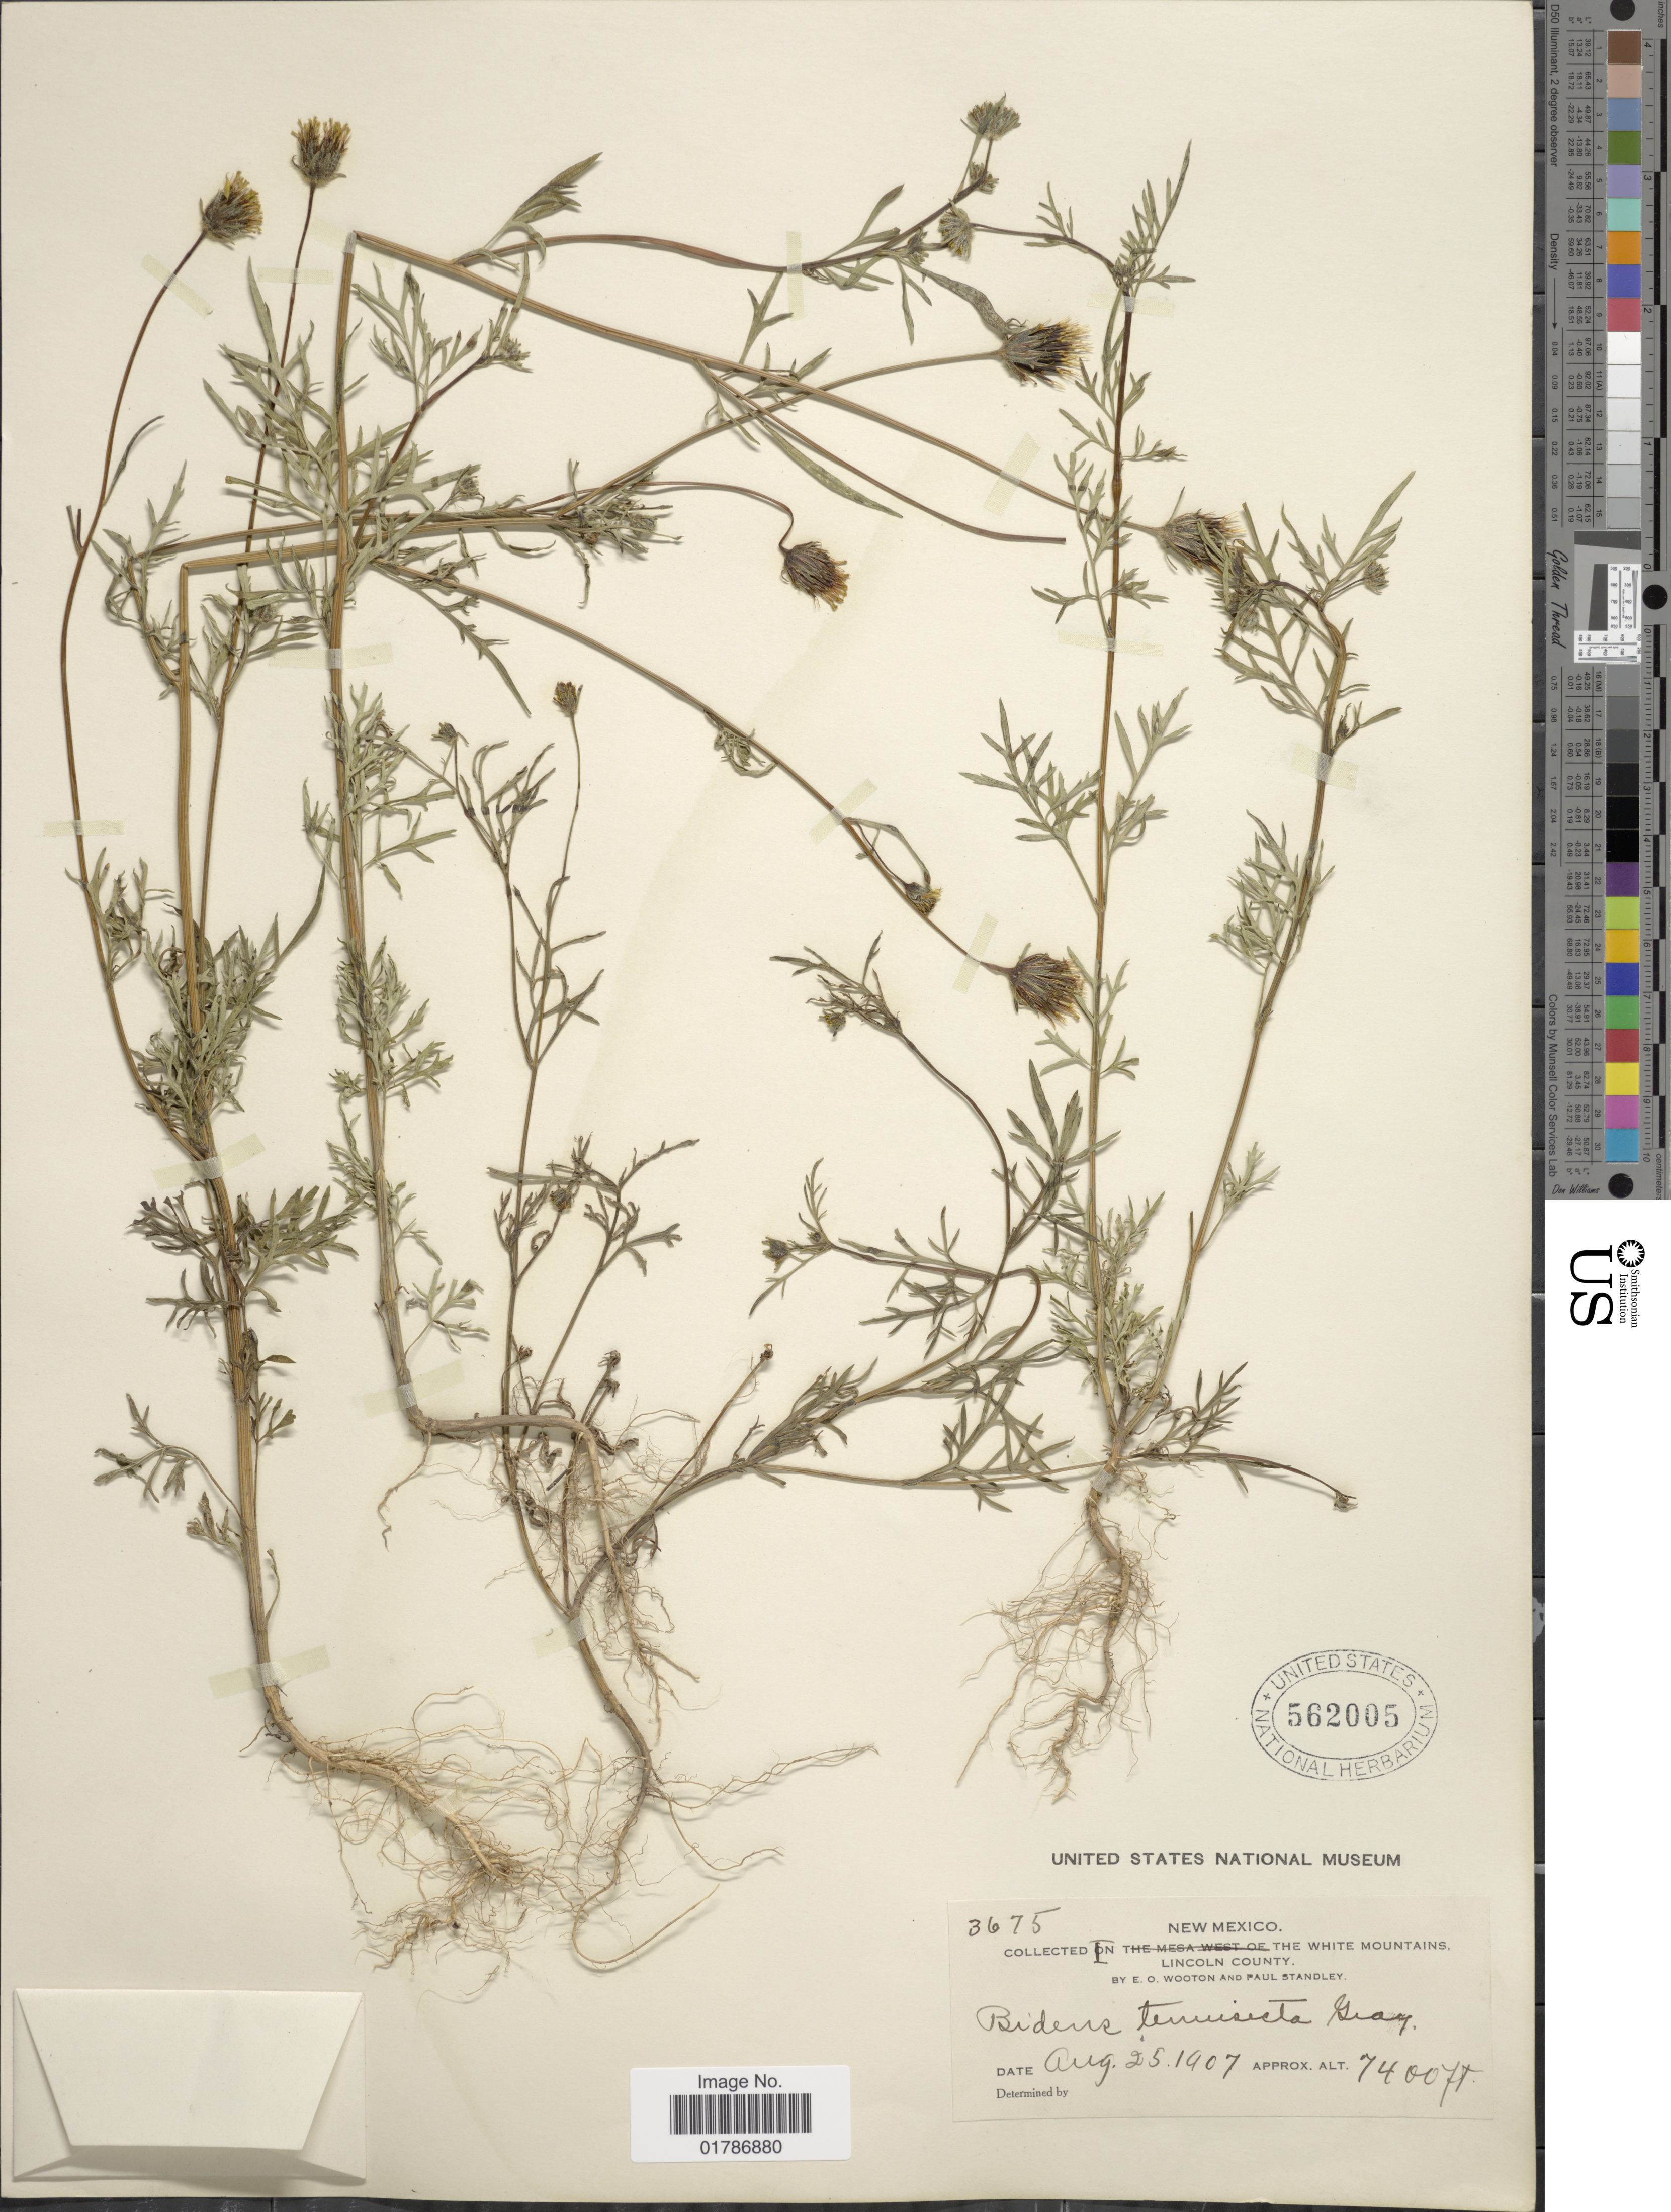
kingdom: Plantae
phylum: Tracheophyta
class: Magnoliopsida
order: Asterales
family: Asteraceae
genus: Bidens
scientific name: Bidens tenuisecta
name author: A. Gray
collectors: E. O. Wooton & P. C. Standley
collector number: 3675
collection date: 1907-08-25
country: United States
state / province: New Mexico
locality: The White Mountains, Lincoln County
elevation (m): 2256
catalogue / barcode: US 562005